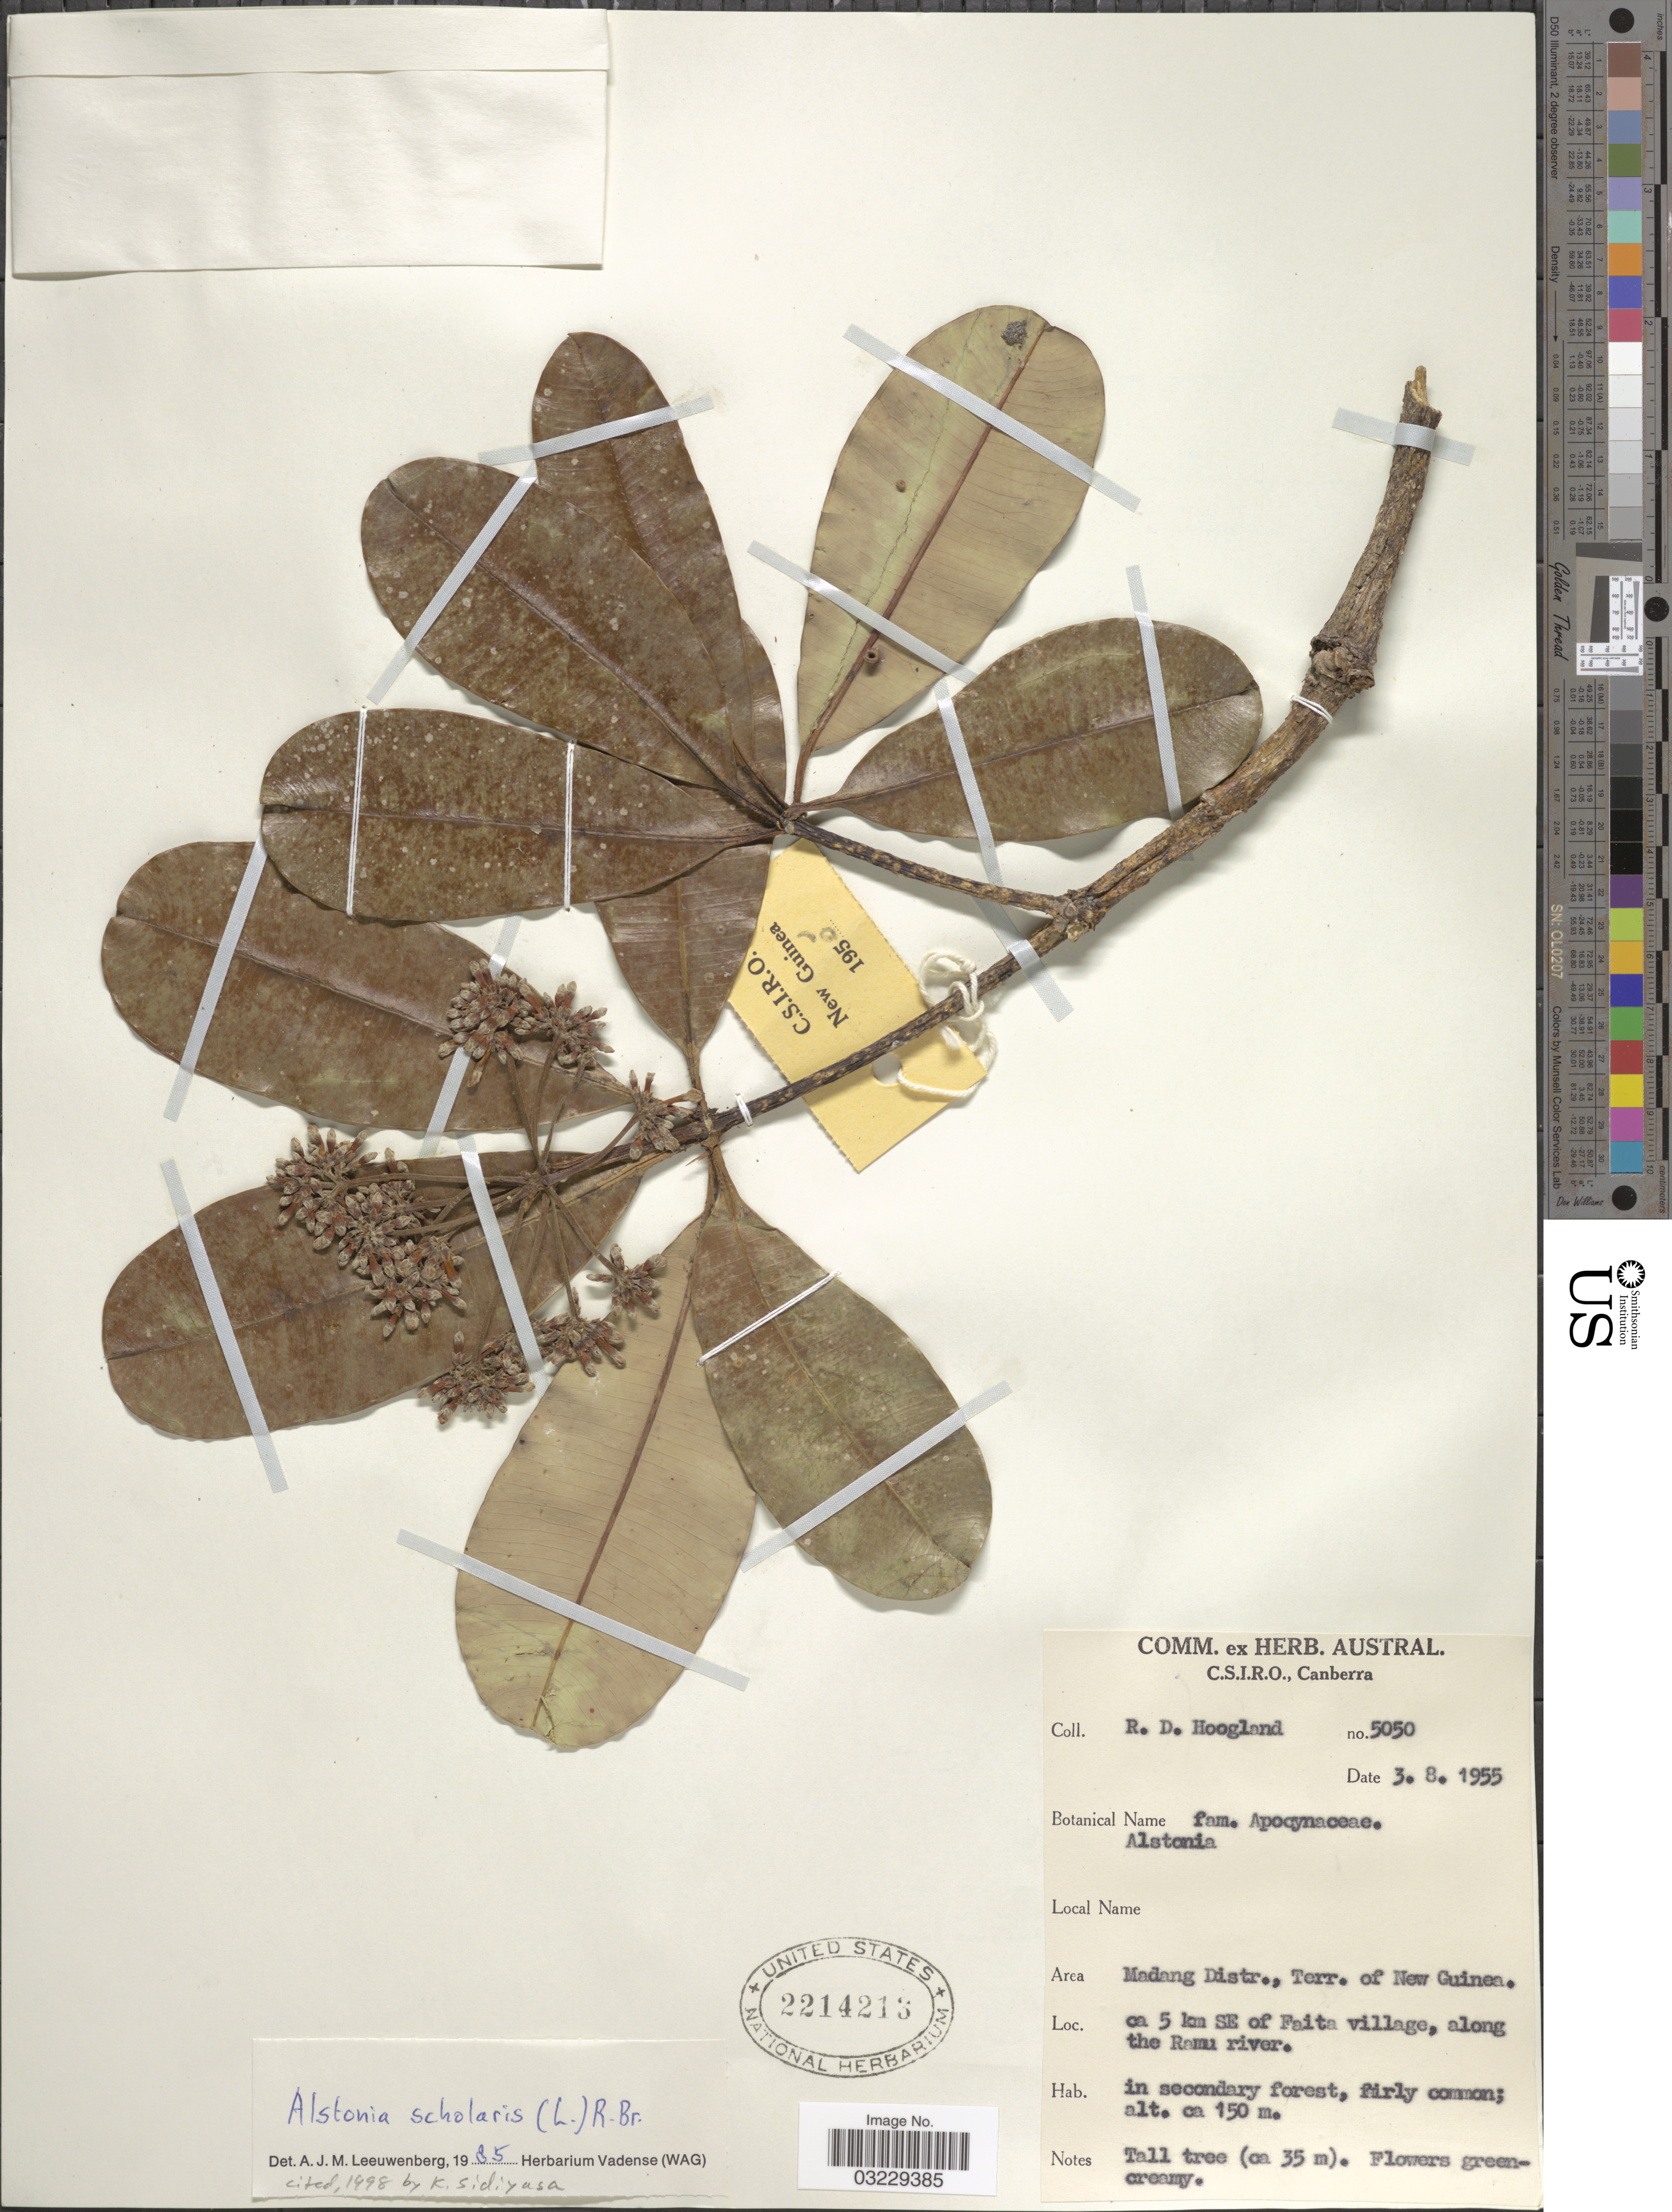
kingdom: Plantae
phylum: Tracheophyta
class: Magnoliopsida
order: Gentianales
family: Apocynaceae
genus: Alstonia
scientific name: Alstonia scholaris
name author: (L.) R. Br.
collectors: R. D. Hoogland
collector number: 5050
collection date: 1955-08-03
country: Papua New Guinea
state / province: Madang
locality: Area Madang Distr., Terr. of New Guinea. Ca 5 km SE of Faita village, along the Ramu river.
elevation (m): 150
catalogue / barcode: US 2214213